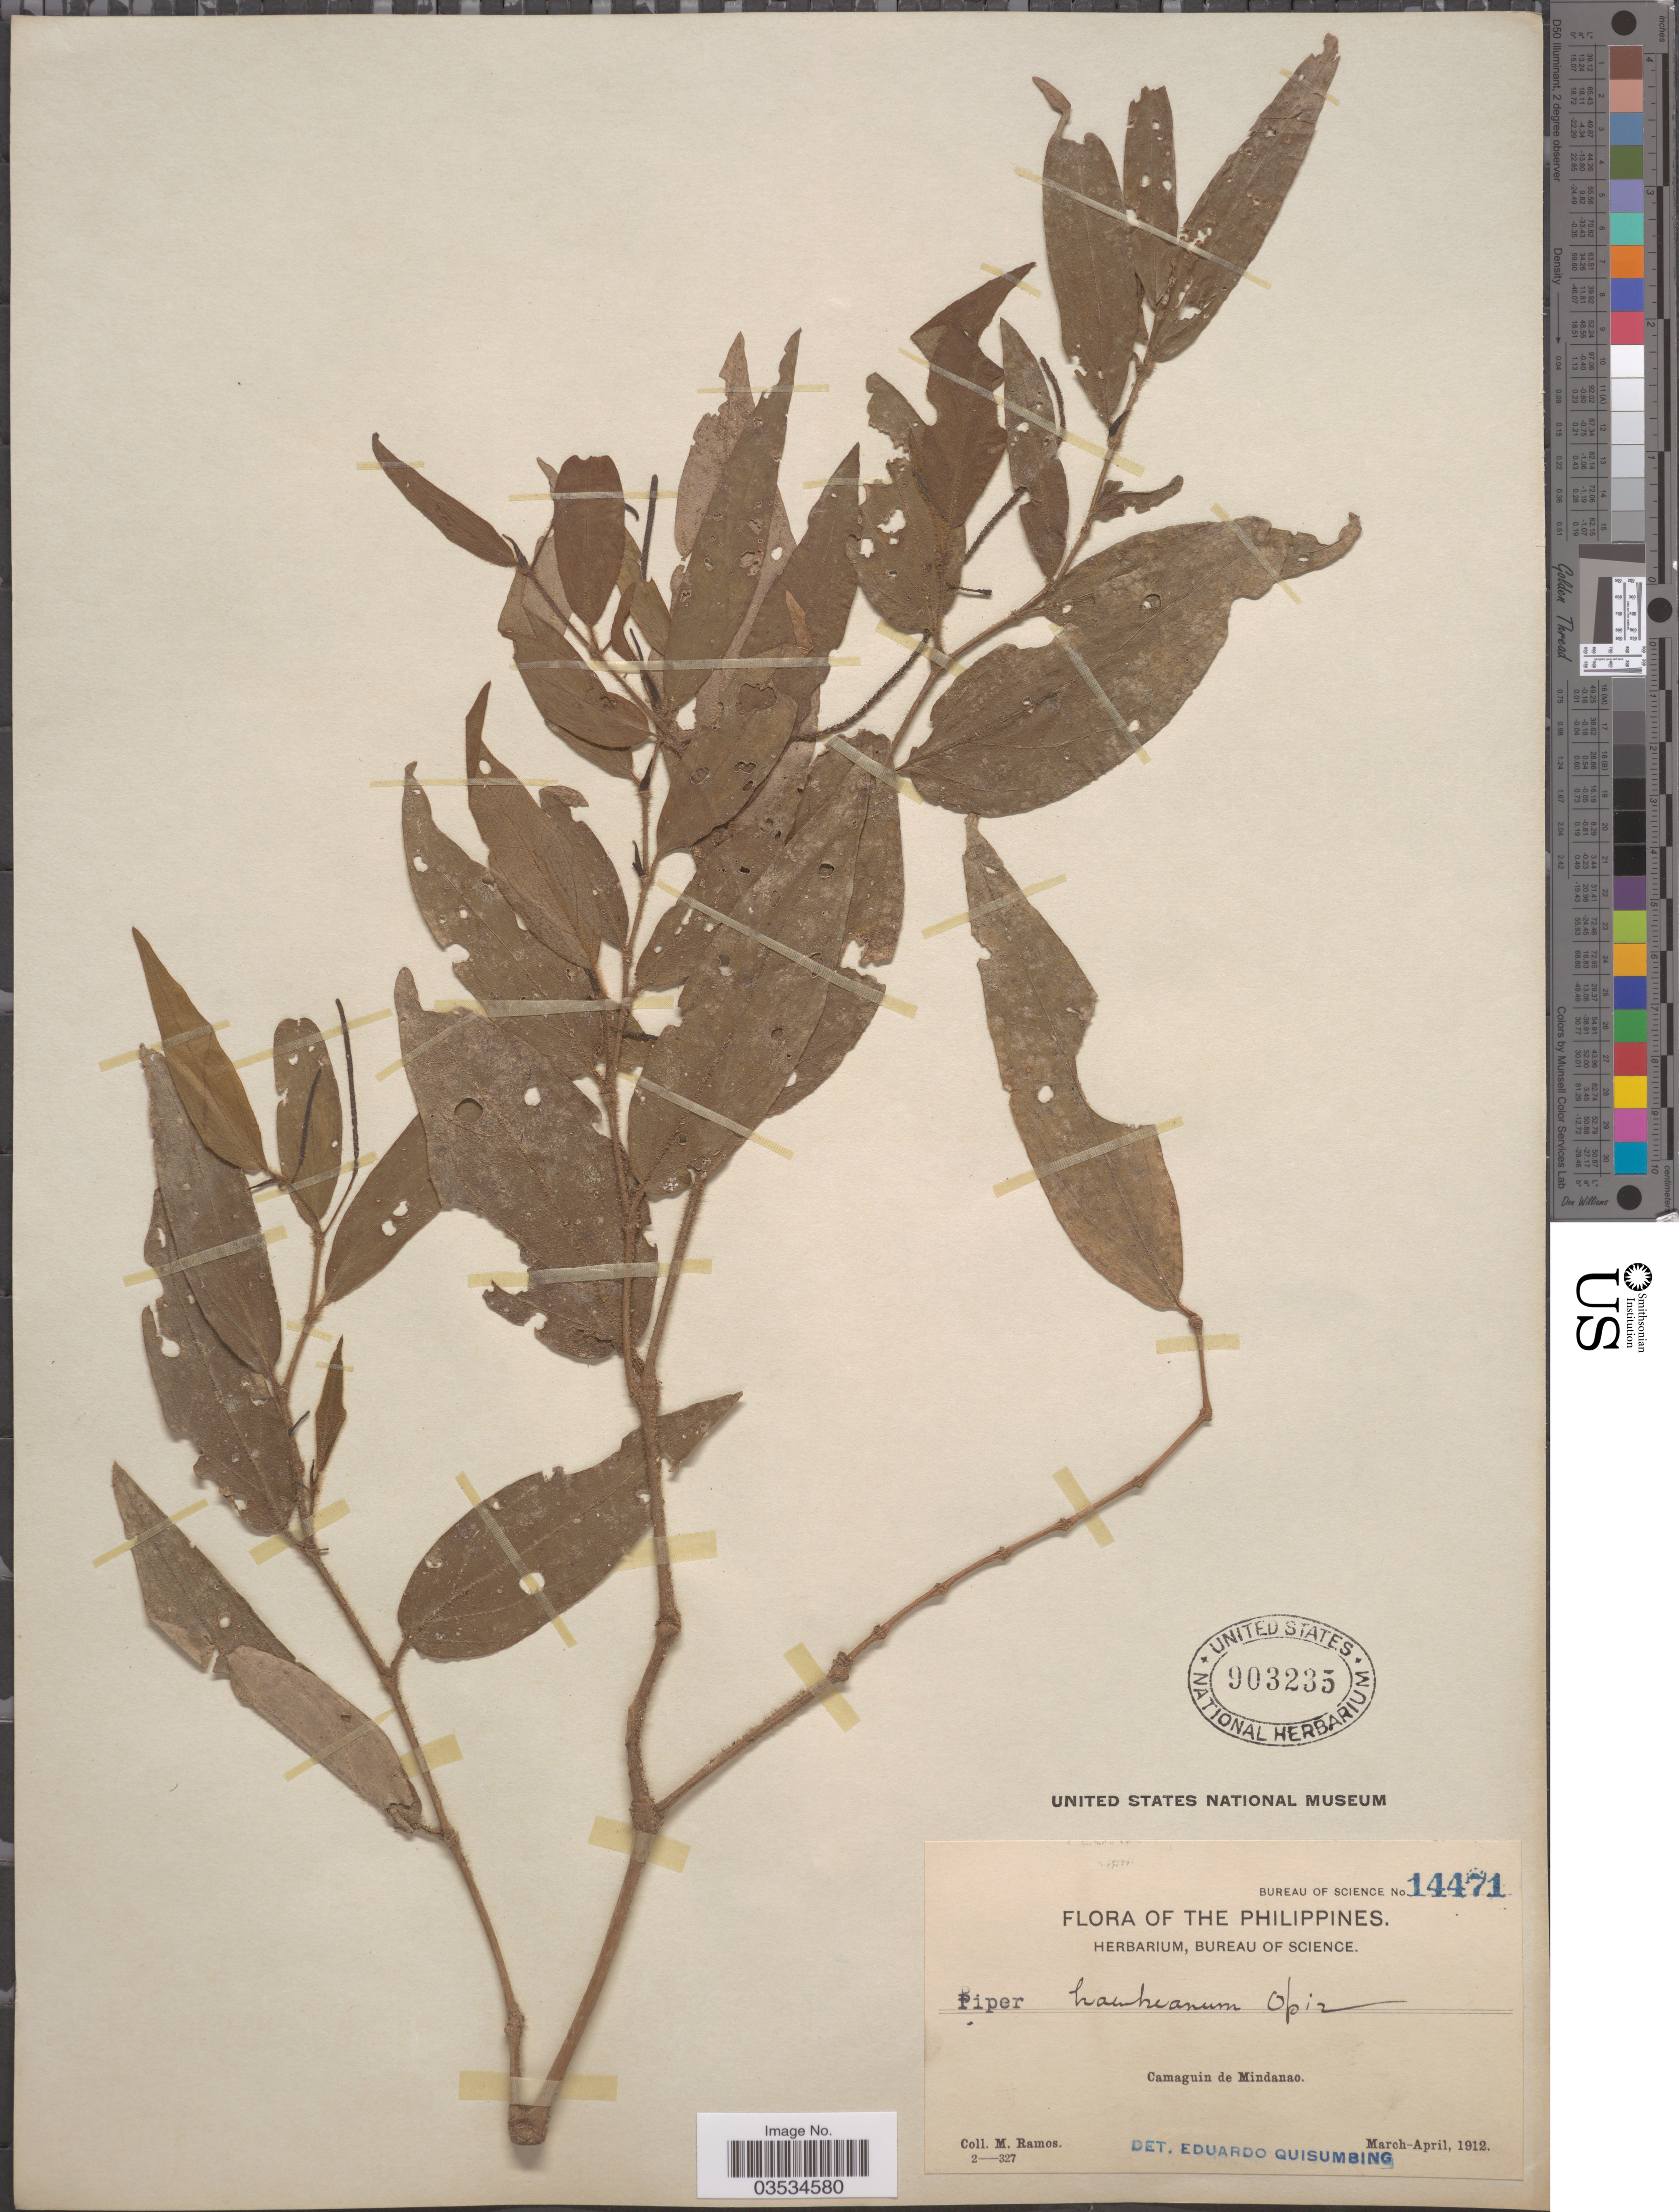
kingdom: Plantae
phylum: Tracheophyta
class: Magnoliopsida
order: Piperales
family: Piperaceae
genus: Piper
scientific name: Piper haenkeanum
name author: Opiz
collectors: M. Ramos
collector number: Bureau of Science 14471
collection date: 1912-03/1912-04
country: Philippines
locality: Camaguin de Mindanao.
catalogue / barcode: US 903235